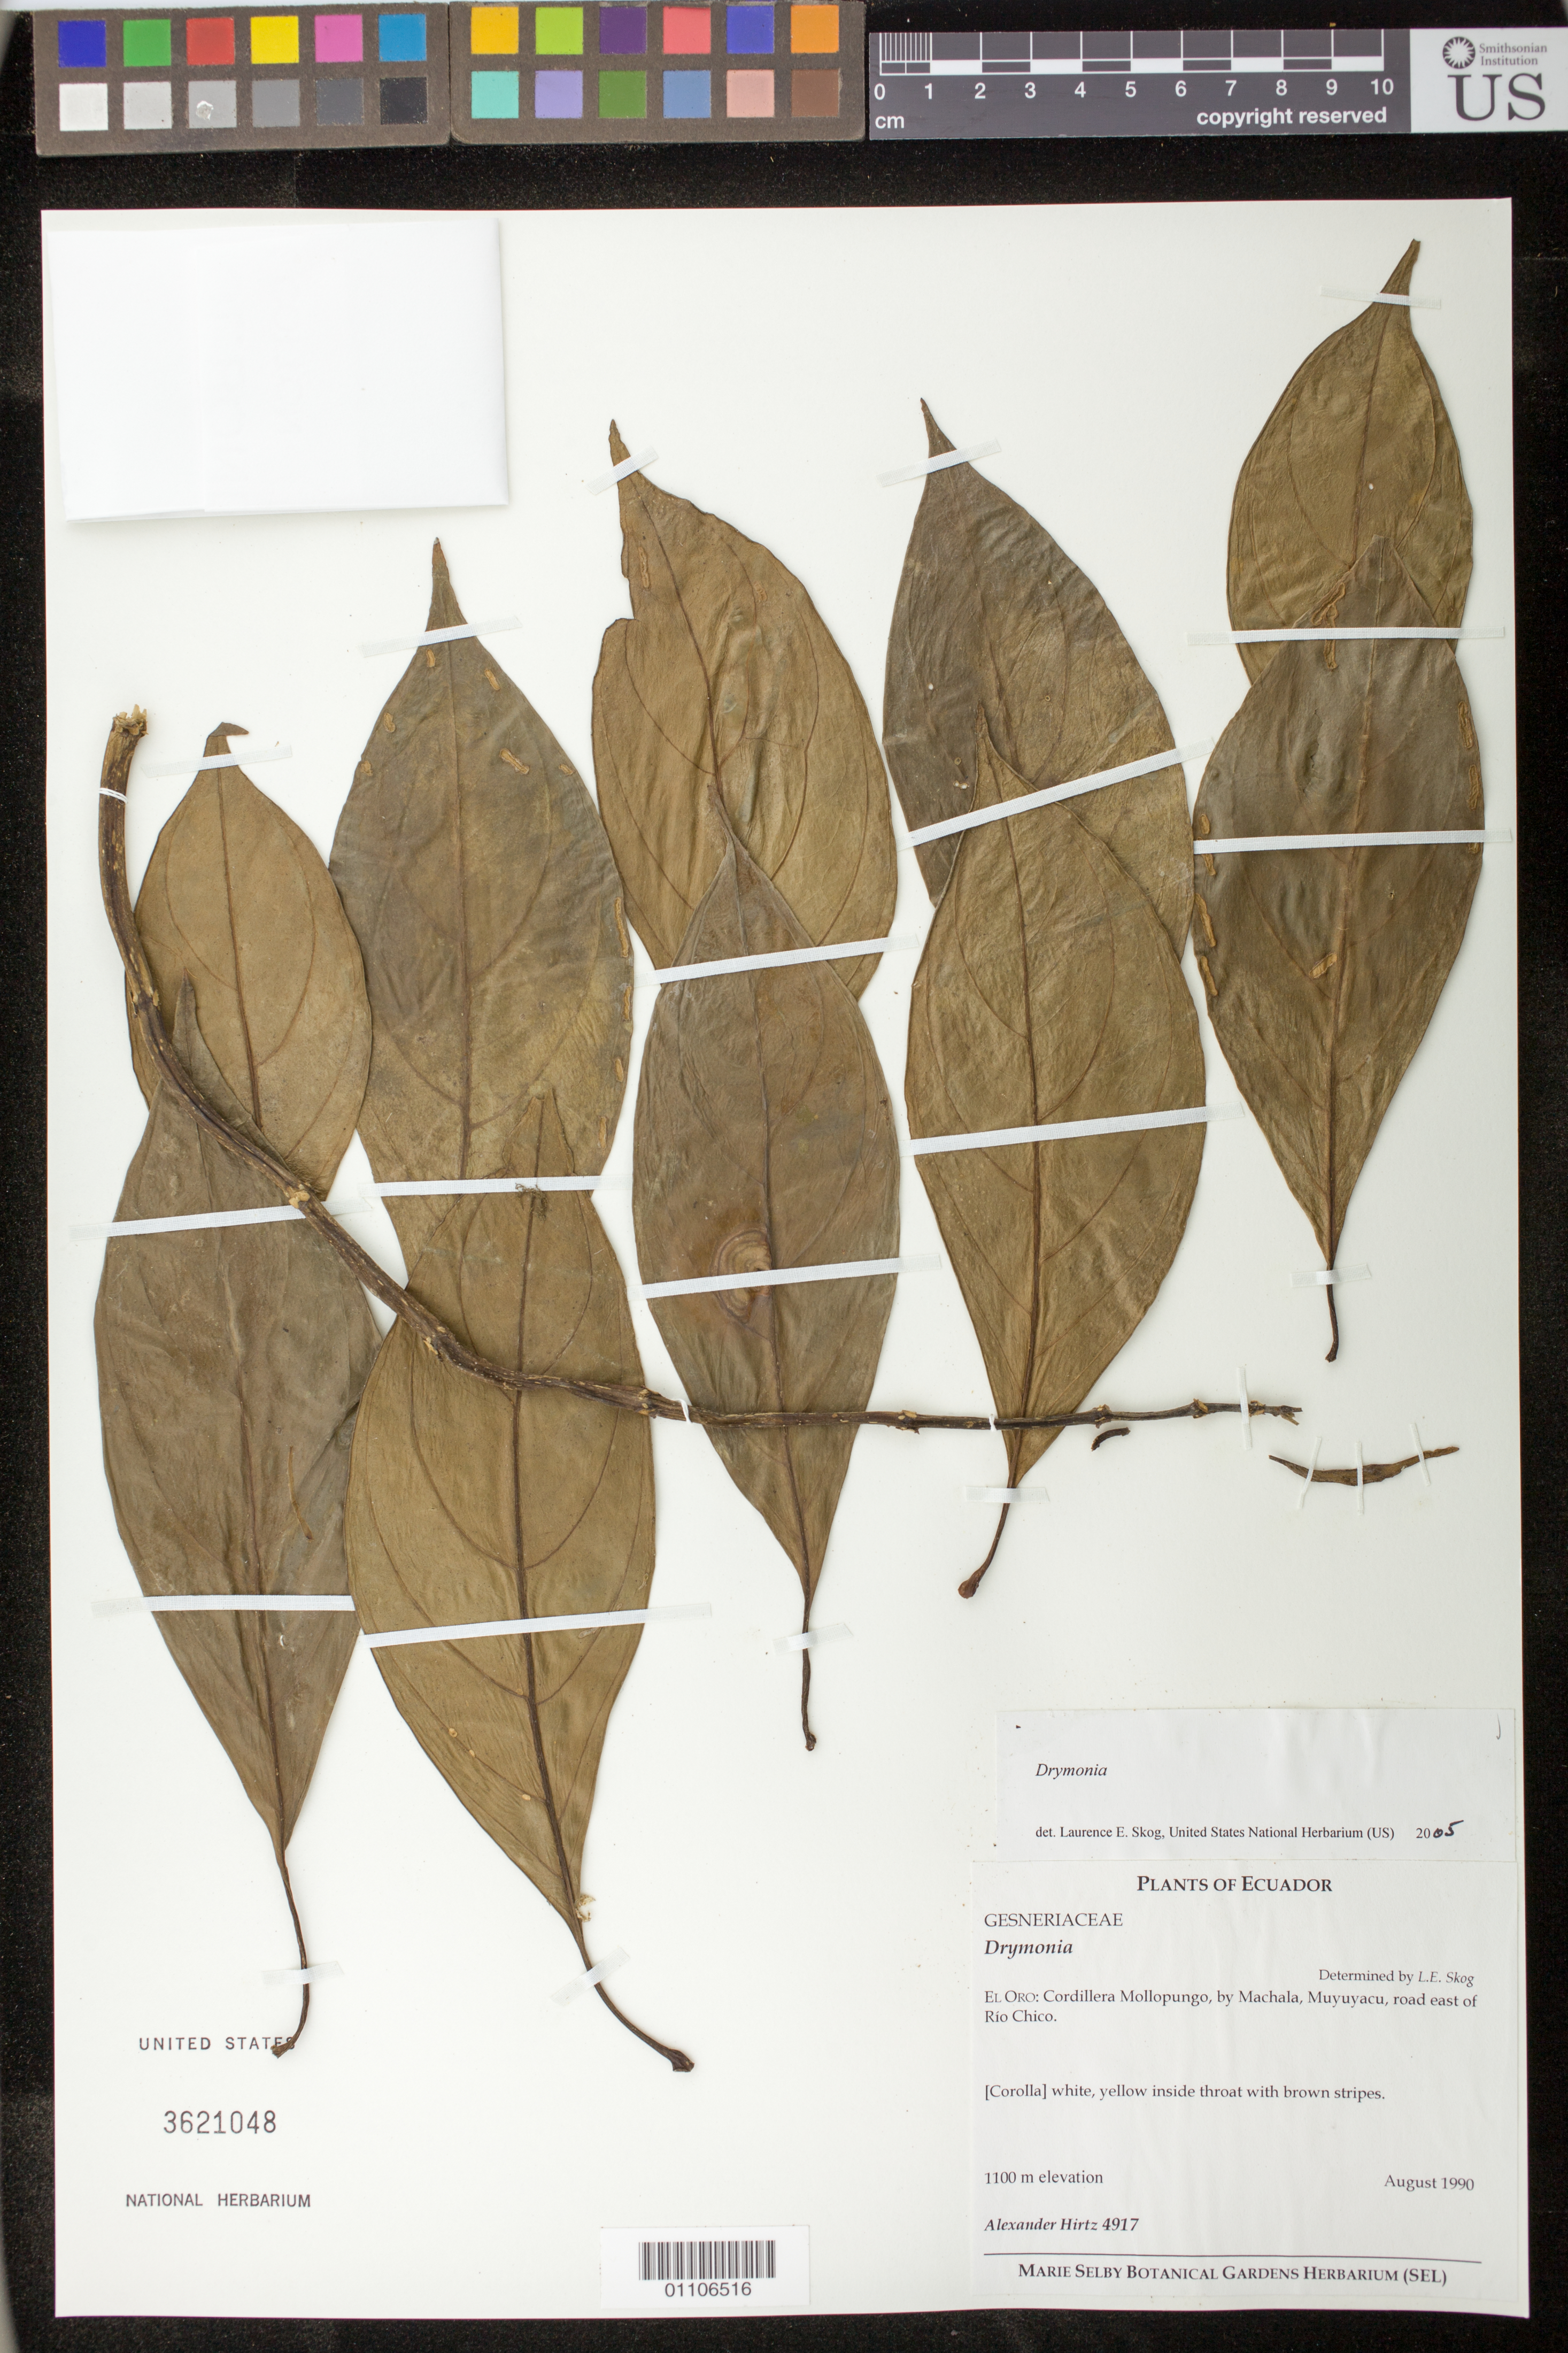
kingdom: Plantae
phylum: Tracheophyta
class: Magnoliopsida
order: Lamiales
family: Gesneriaceae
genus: Drymonia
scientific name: Drymonia sp.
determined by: Skog, Laurence E.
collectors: A. Hirtz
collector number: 4917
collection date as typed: Aug 1990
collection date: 1990-08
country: Ecuador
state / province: El Oro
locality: El Oro: Cordillera Mollopungo, by Machala, Muyuyacu, road east of Rio Chico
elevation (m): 1100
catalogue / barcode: US 3621048